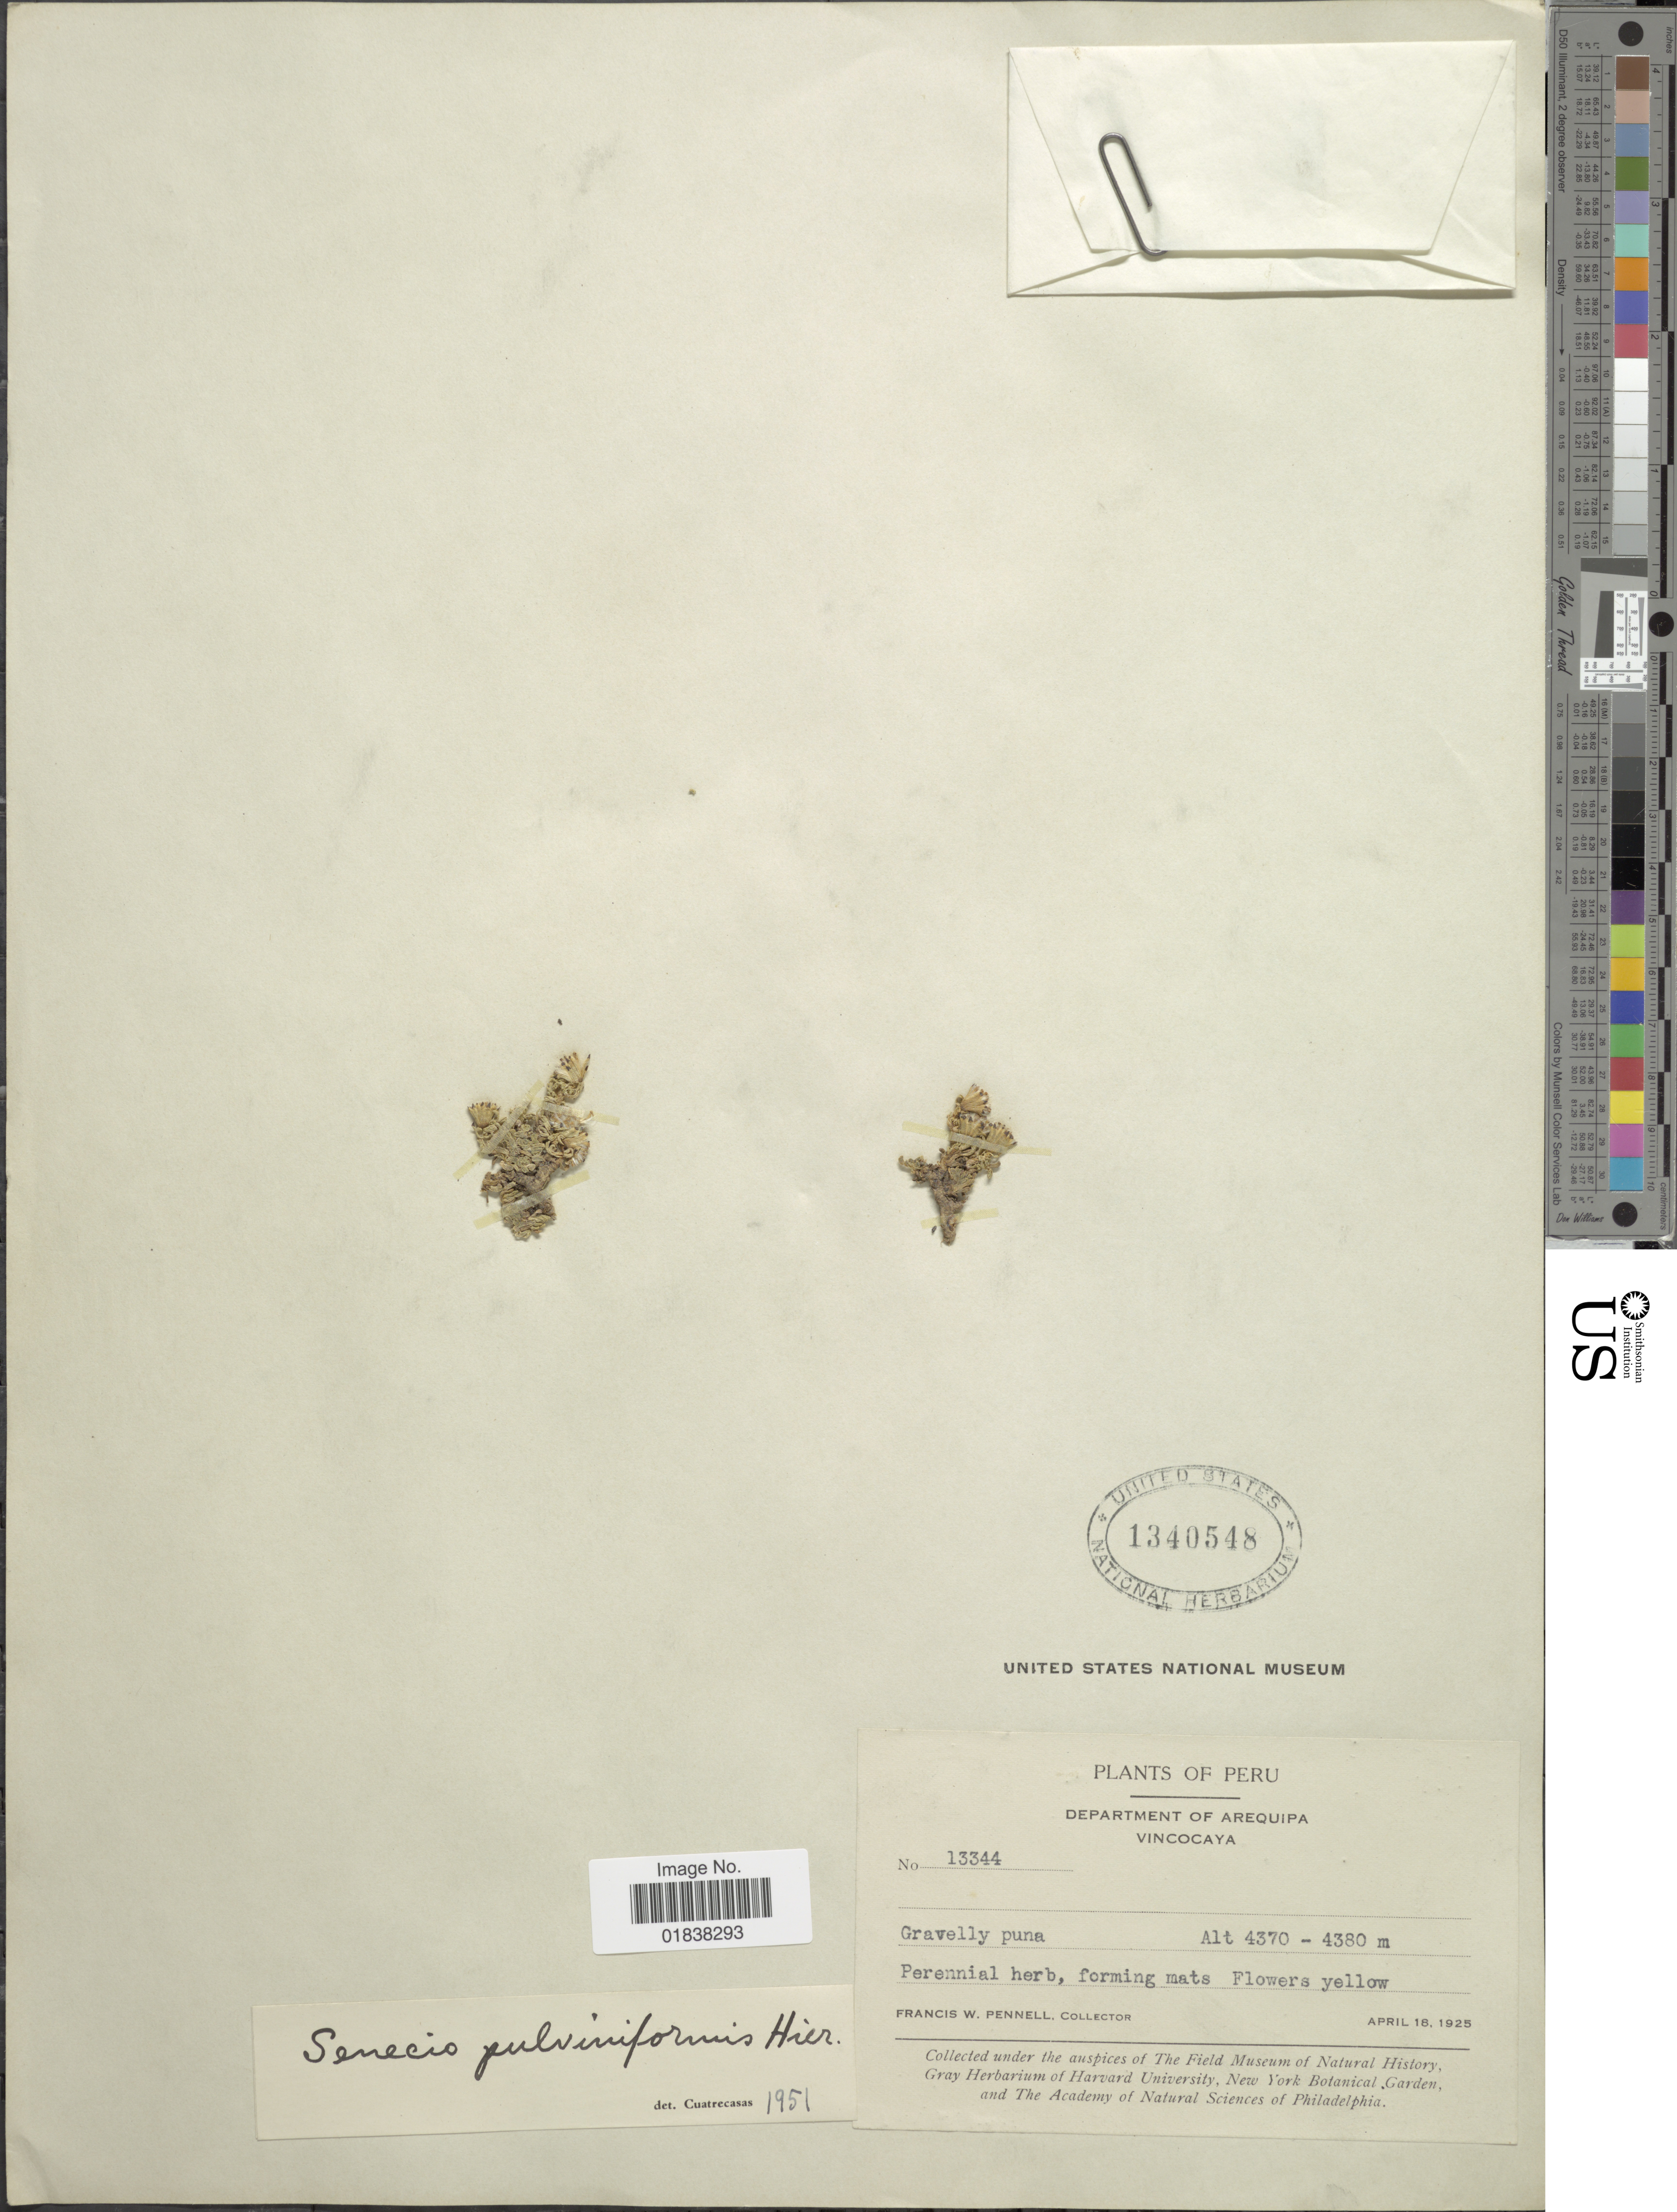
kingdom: Plantae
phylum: Tracheophyta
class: Magnoliopsida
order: Asterales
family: Asteraceae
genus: Senecio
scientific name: Senecio humillimus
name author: Sch. Bip.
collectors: F. W. Pennell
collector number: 13344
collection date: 1925-04-18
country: Peru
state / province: Arequipa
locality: Vincocaya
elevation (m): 4370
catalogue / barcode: US 1340548